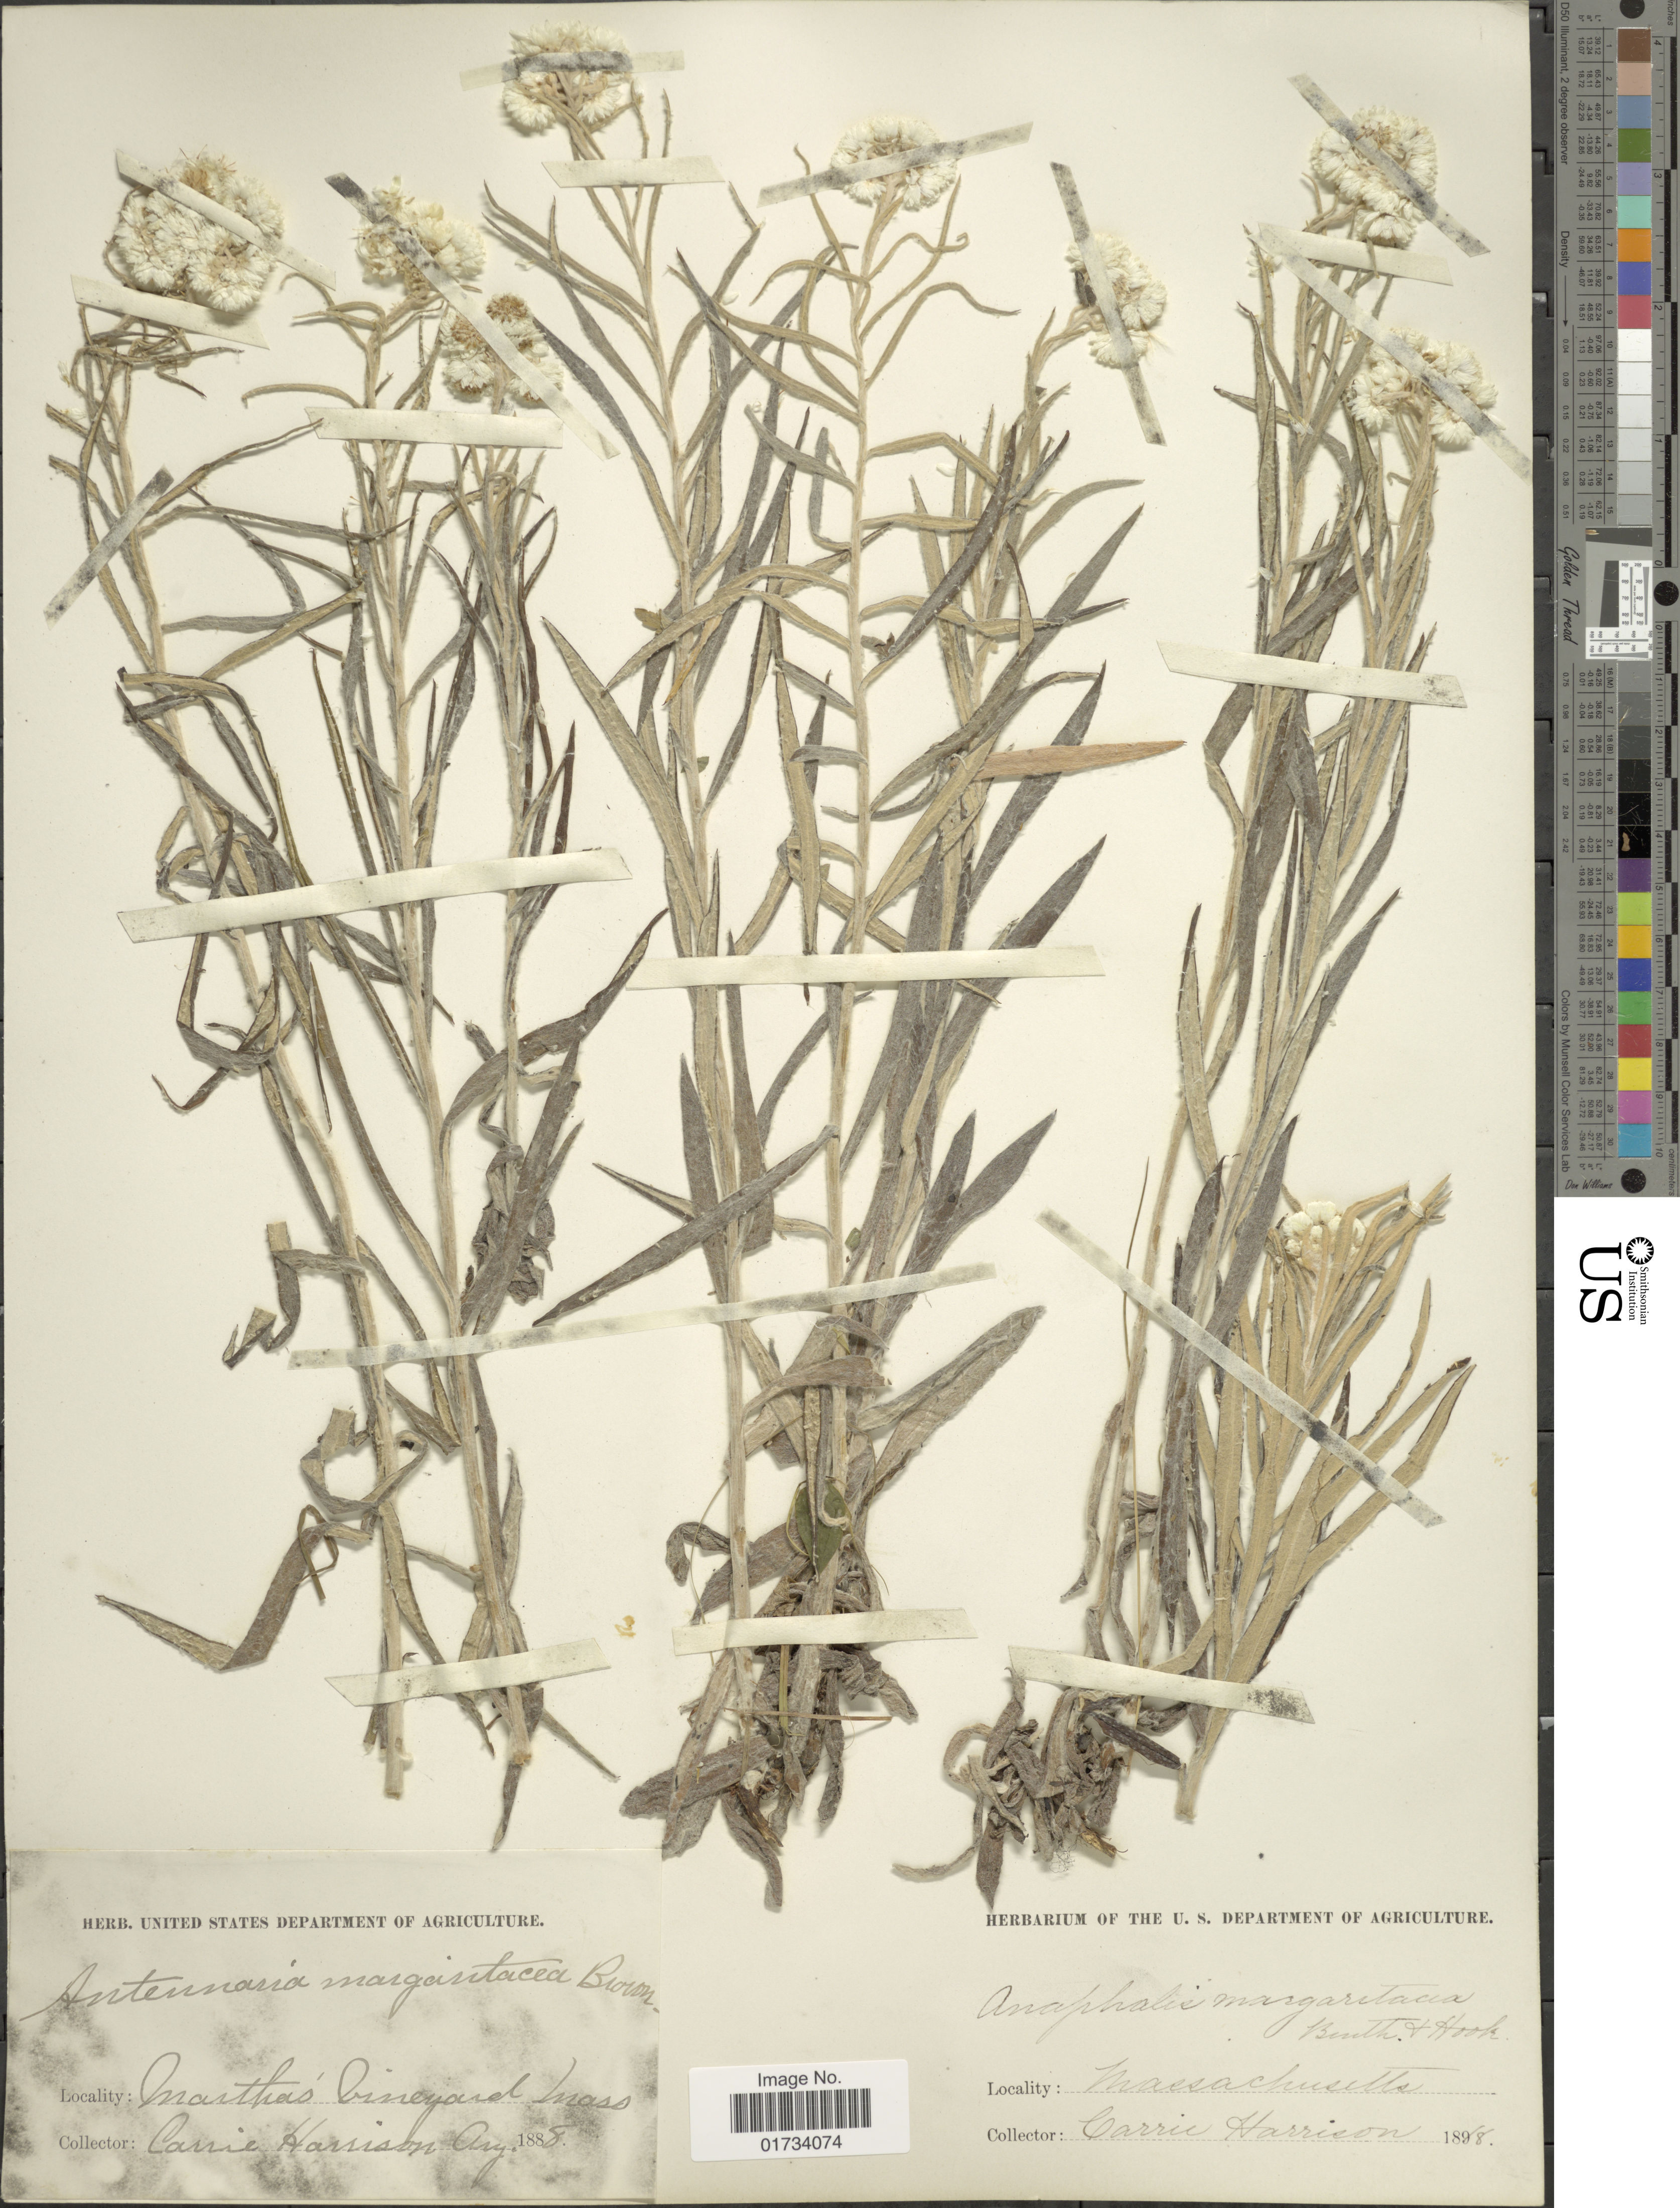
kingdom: Plantae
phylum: Tracheophyta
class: Magnoliopsida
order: Asterales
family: Asteraceae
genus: Anaphalis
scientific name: Anaphalis margaritacea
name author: (L.) Benth. & Hook. f.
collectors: C. Harrison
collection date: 1888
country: United States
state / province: Massachusetts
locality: Marthas Vineyard